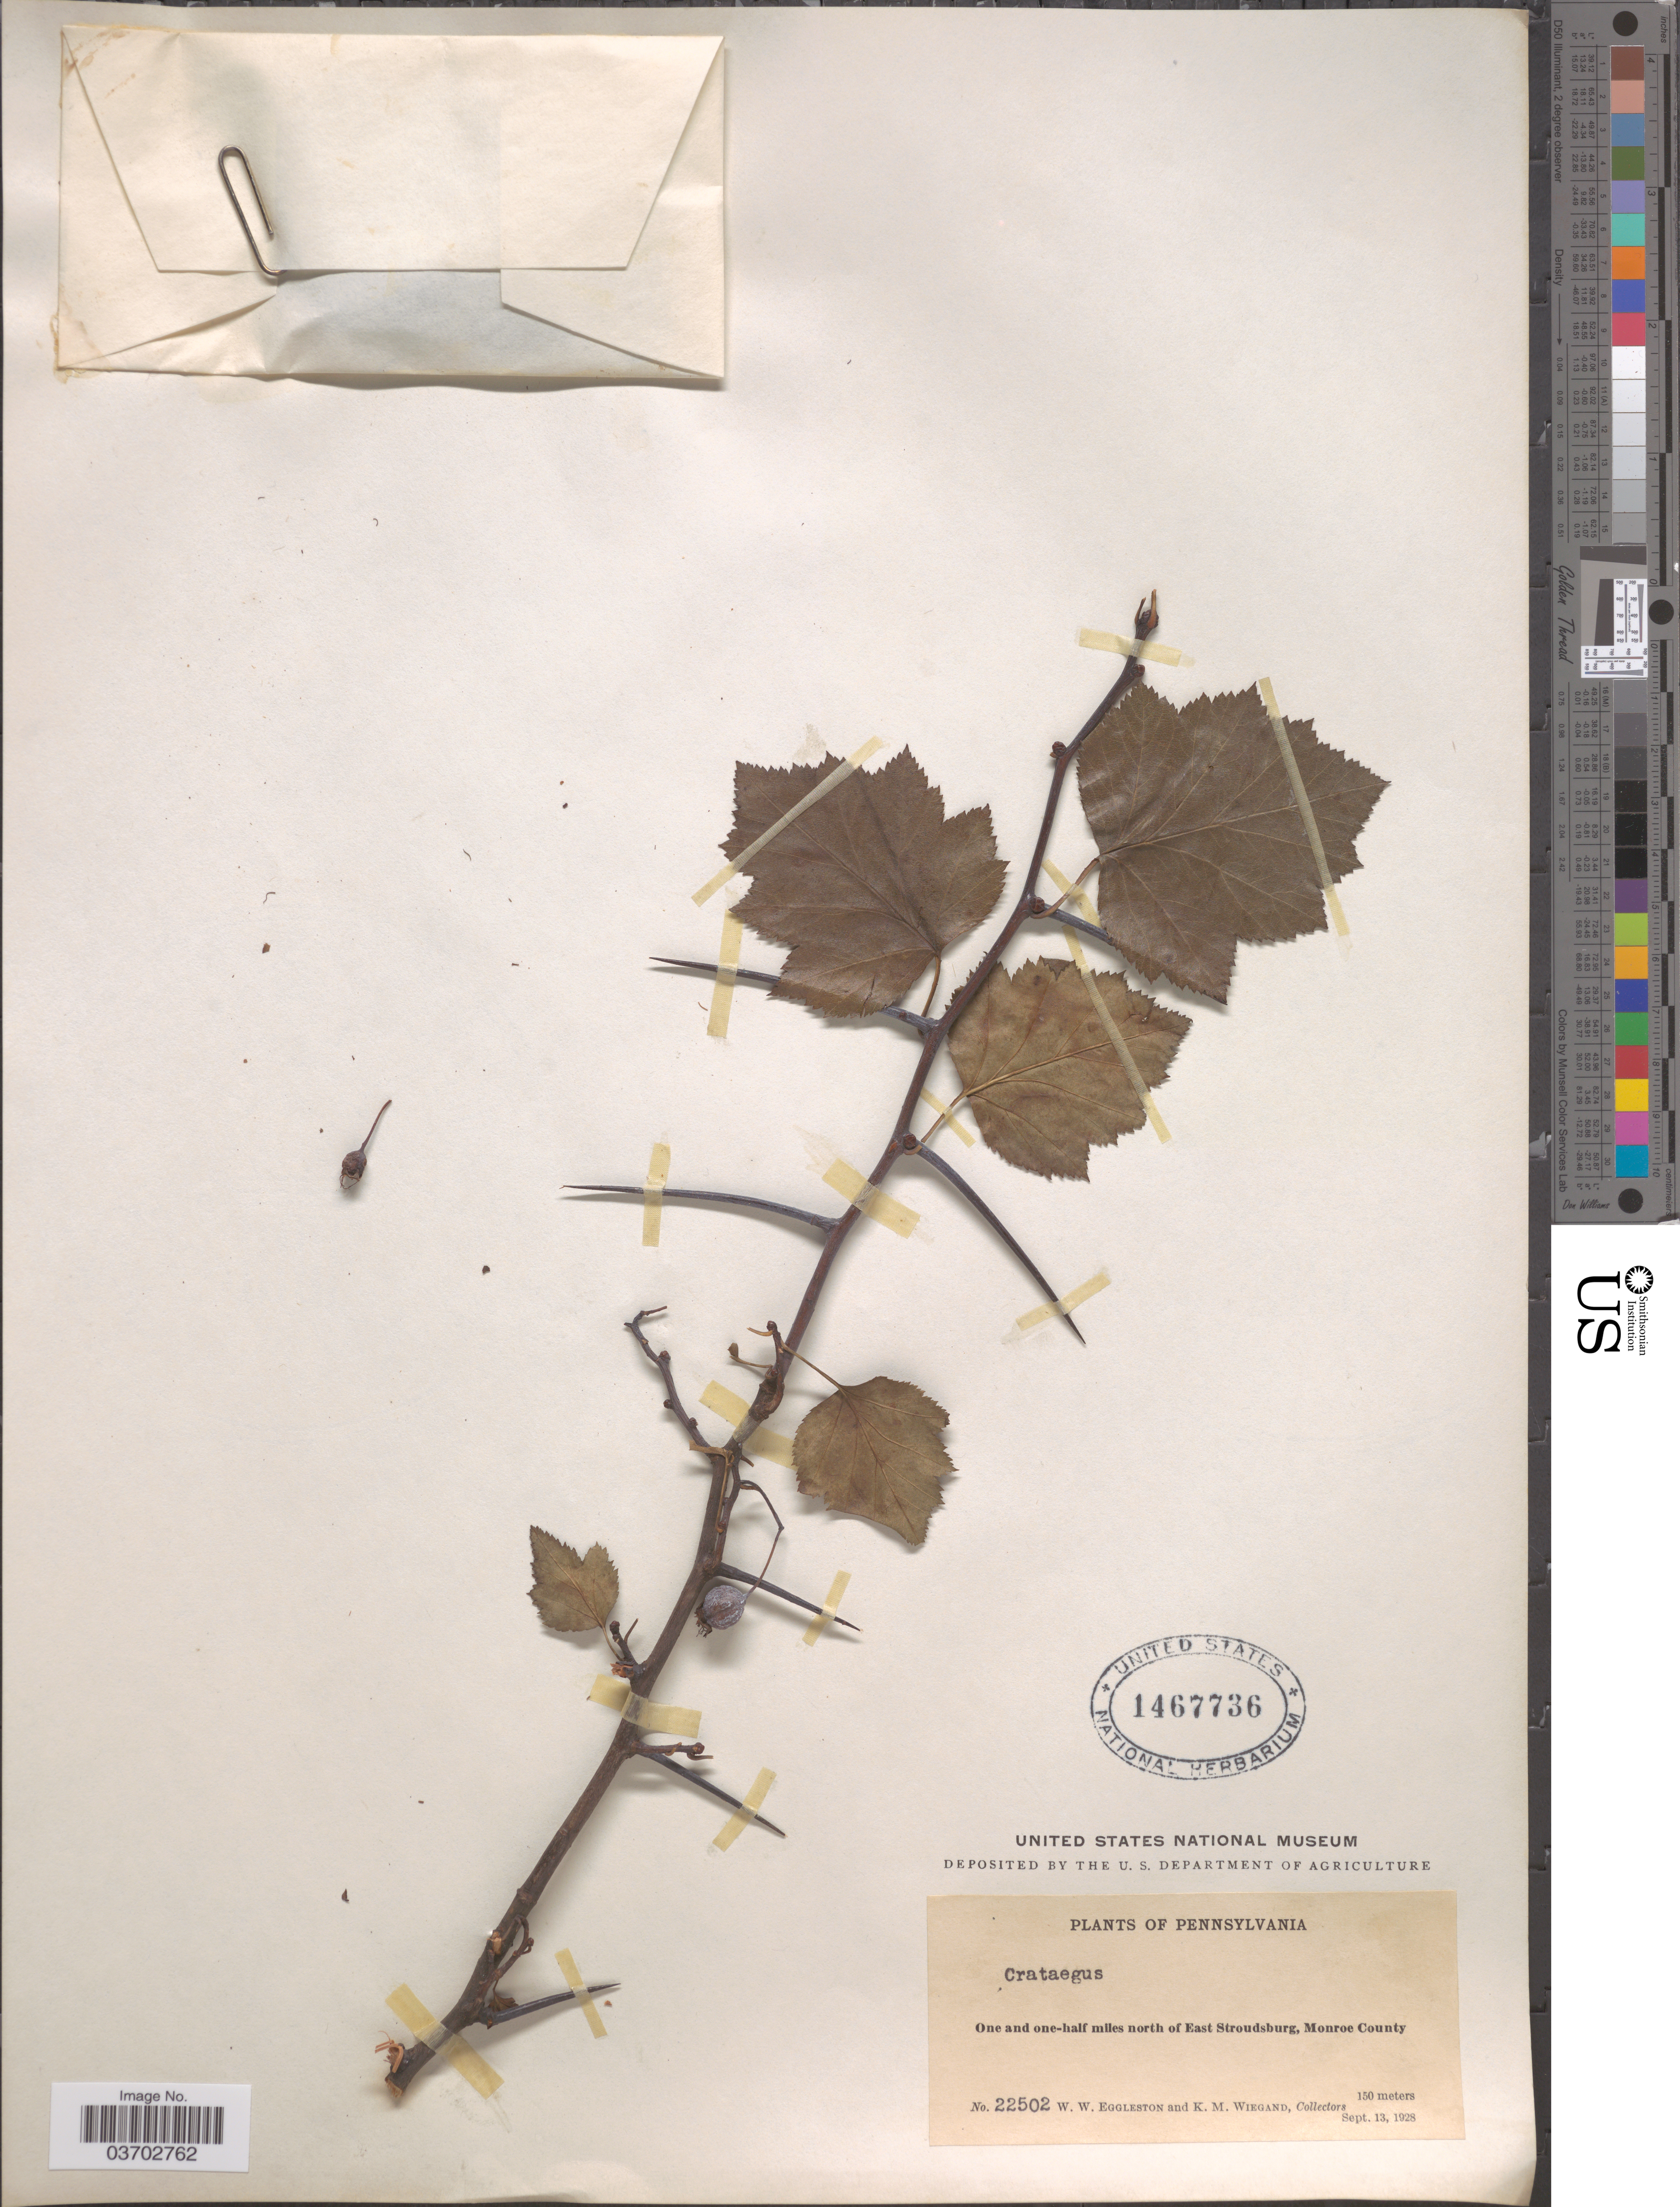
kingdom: Plantae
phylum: Tracheophyta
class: Magnoliopsida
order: Rosales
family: Rosaceae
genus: Crataegus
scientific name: Crataegus sp.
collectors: W. W. Eggleston & K. M. Wiegand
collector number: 22502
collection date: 1928-09-13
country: United States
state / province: Pennsylvania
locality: One and one-half miles north of East Stroudsburg, Monroe County.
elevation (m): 150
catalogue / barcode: US 1467736